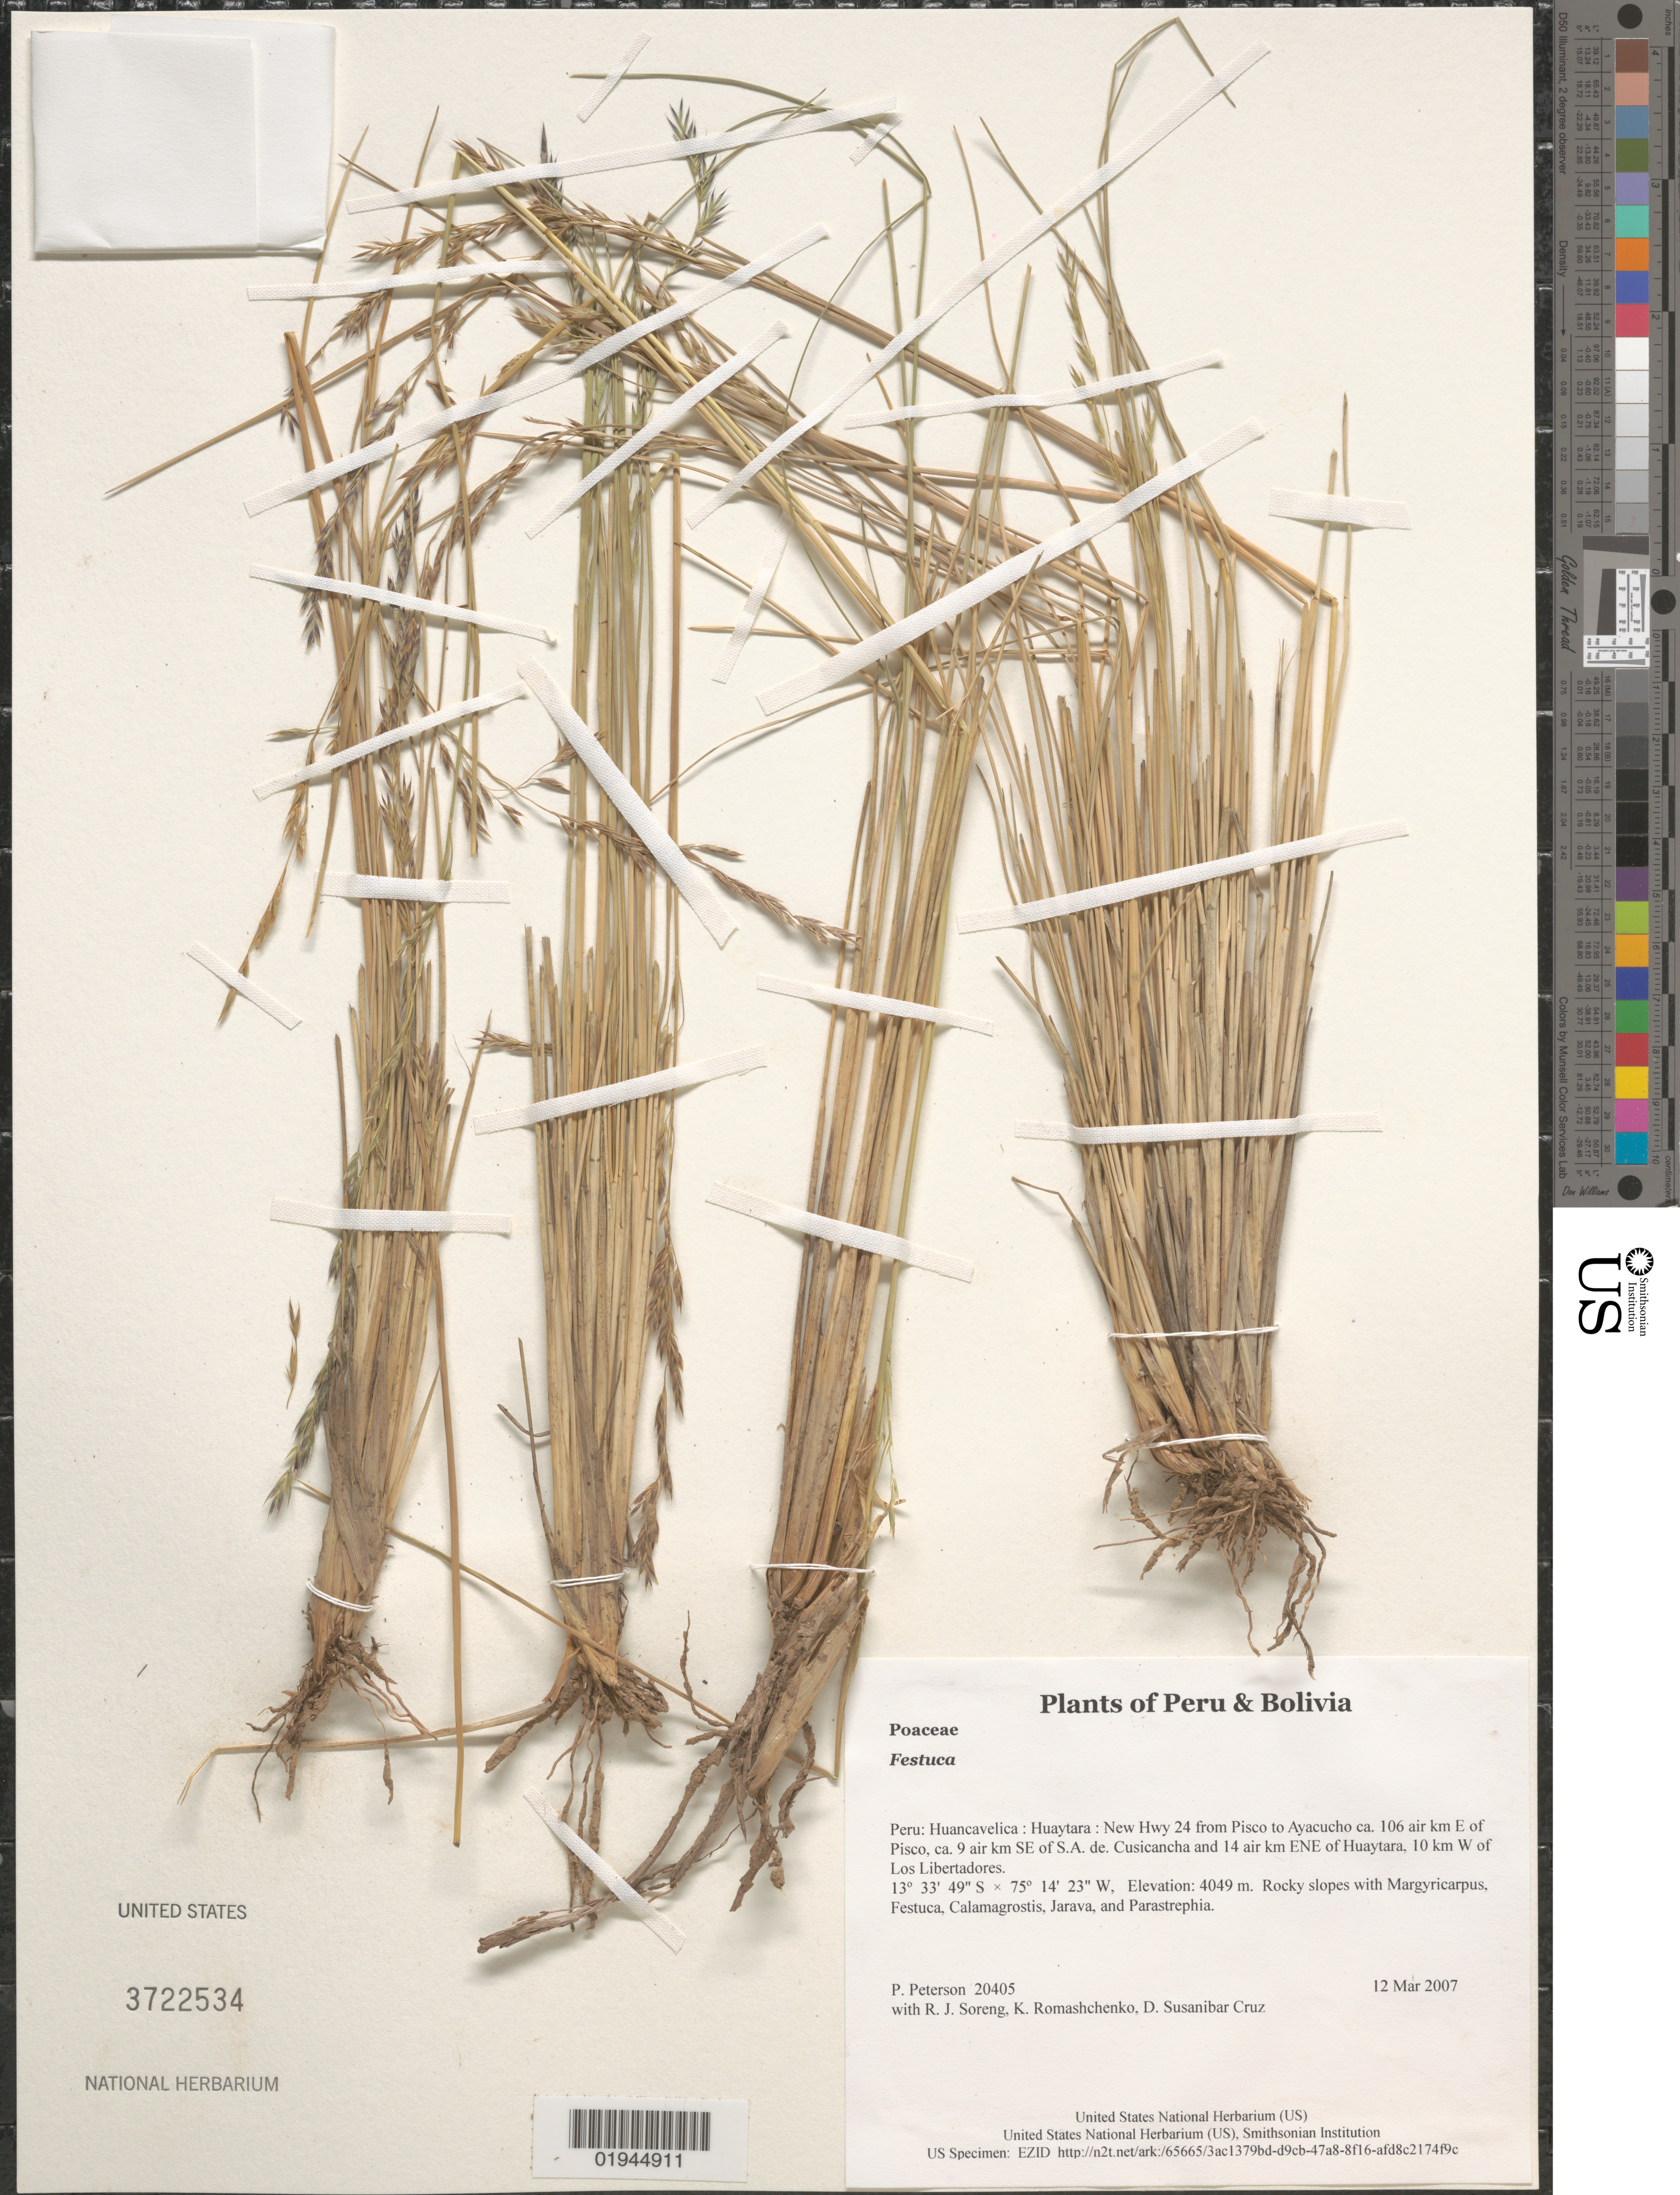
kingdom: Plantae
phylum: Tracheophyta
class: Liliopsida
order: Poales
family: Poaceae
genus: Festuca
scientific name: Festuca sp.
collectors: P. M. Peterson, R. J. Soreng, K. Romashchenko & D. Susanibar Cruz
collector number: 20405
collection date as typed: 12 Mar 2007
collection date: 2007-03-12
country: Peru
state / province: Huancavelica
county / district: Huaytara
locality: New Hwy 24 from Pisco to Ayacucho ca. 106 air km E of Pisco, ca. 9 air km SE of S.A. de. Cusicancha and 14 air km ENE of Huaytara, 10 km W of Los Libertadores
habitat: Rocky slopes with Margyricarpus, Festuca, Calamagrostis, Jarava, and Parastrephia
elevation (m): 4049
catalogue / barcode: US 3722534